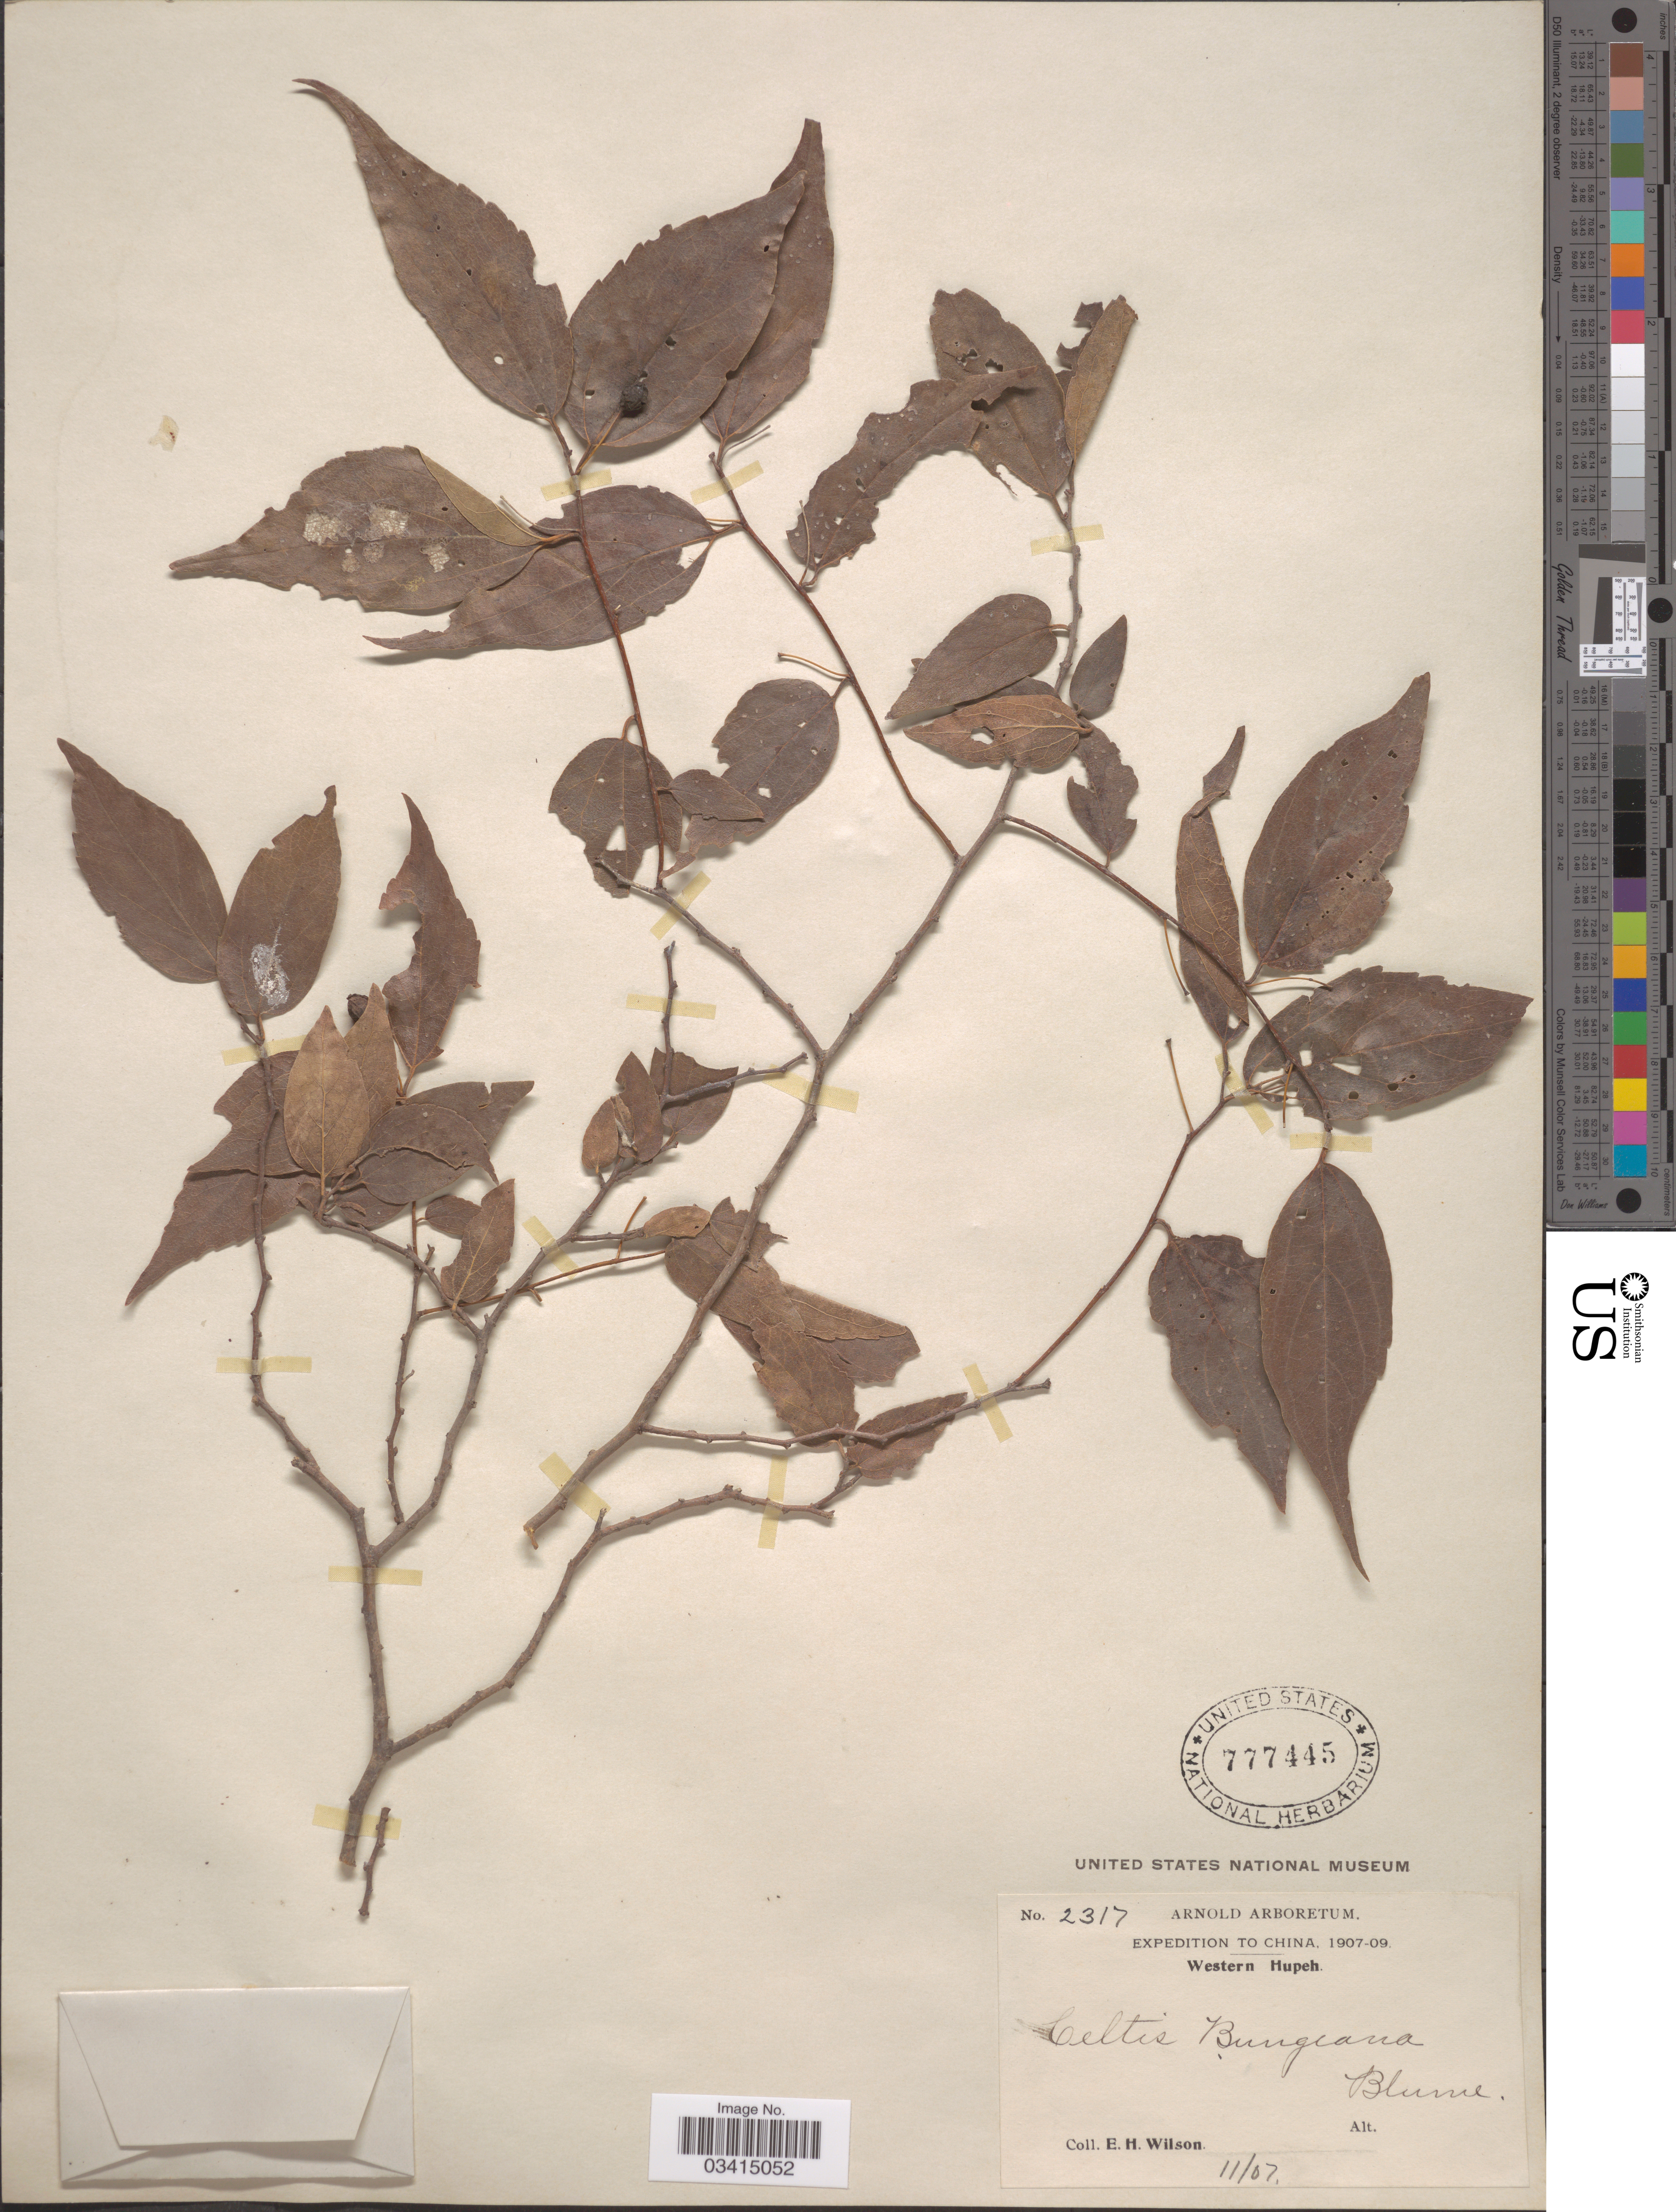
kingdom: Plantae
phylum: Tracheophyta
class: Magnoliopsida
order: Rosales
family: Cannabaceae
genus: Celtis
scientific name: Celtis bungeana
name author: Blume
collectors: E. Wilson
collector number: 2317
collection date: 1907-11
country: China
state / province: Hubei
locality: Western Hupeh.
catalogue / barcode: US 777445